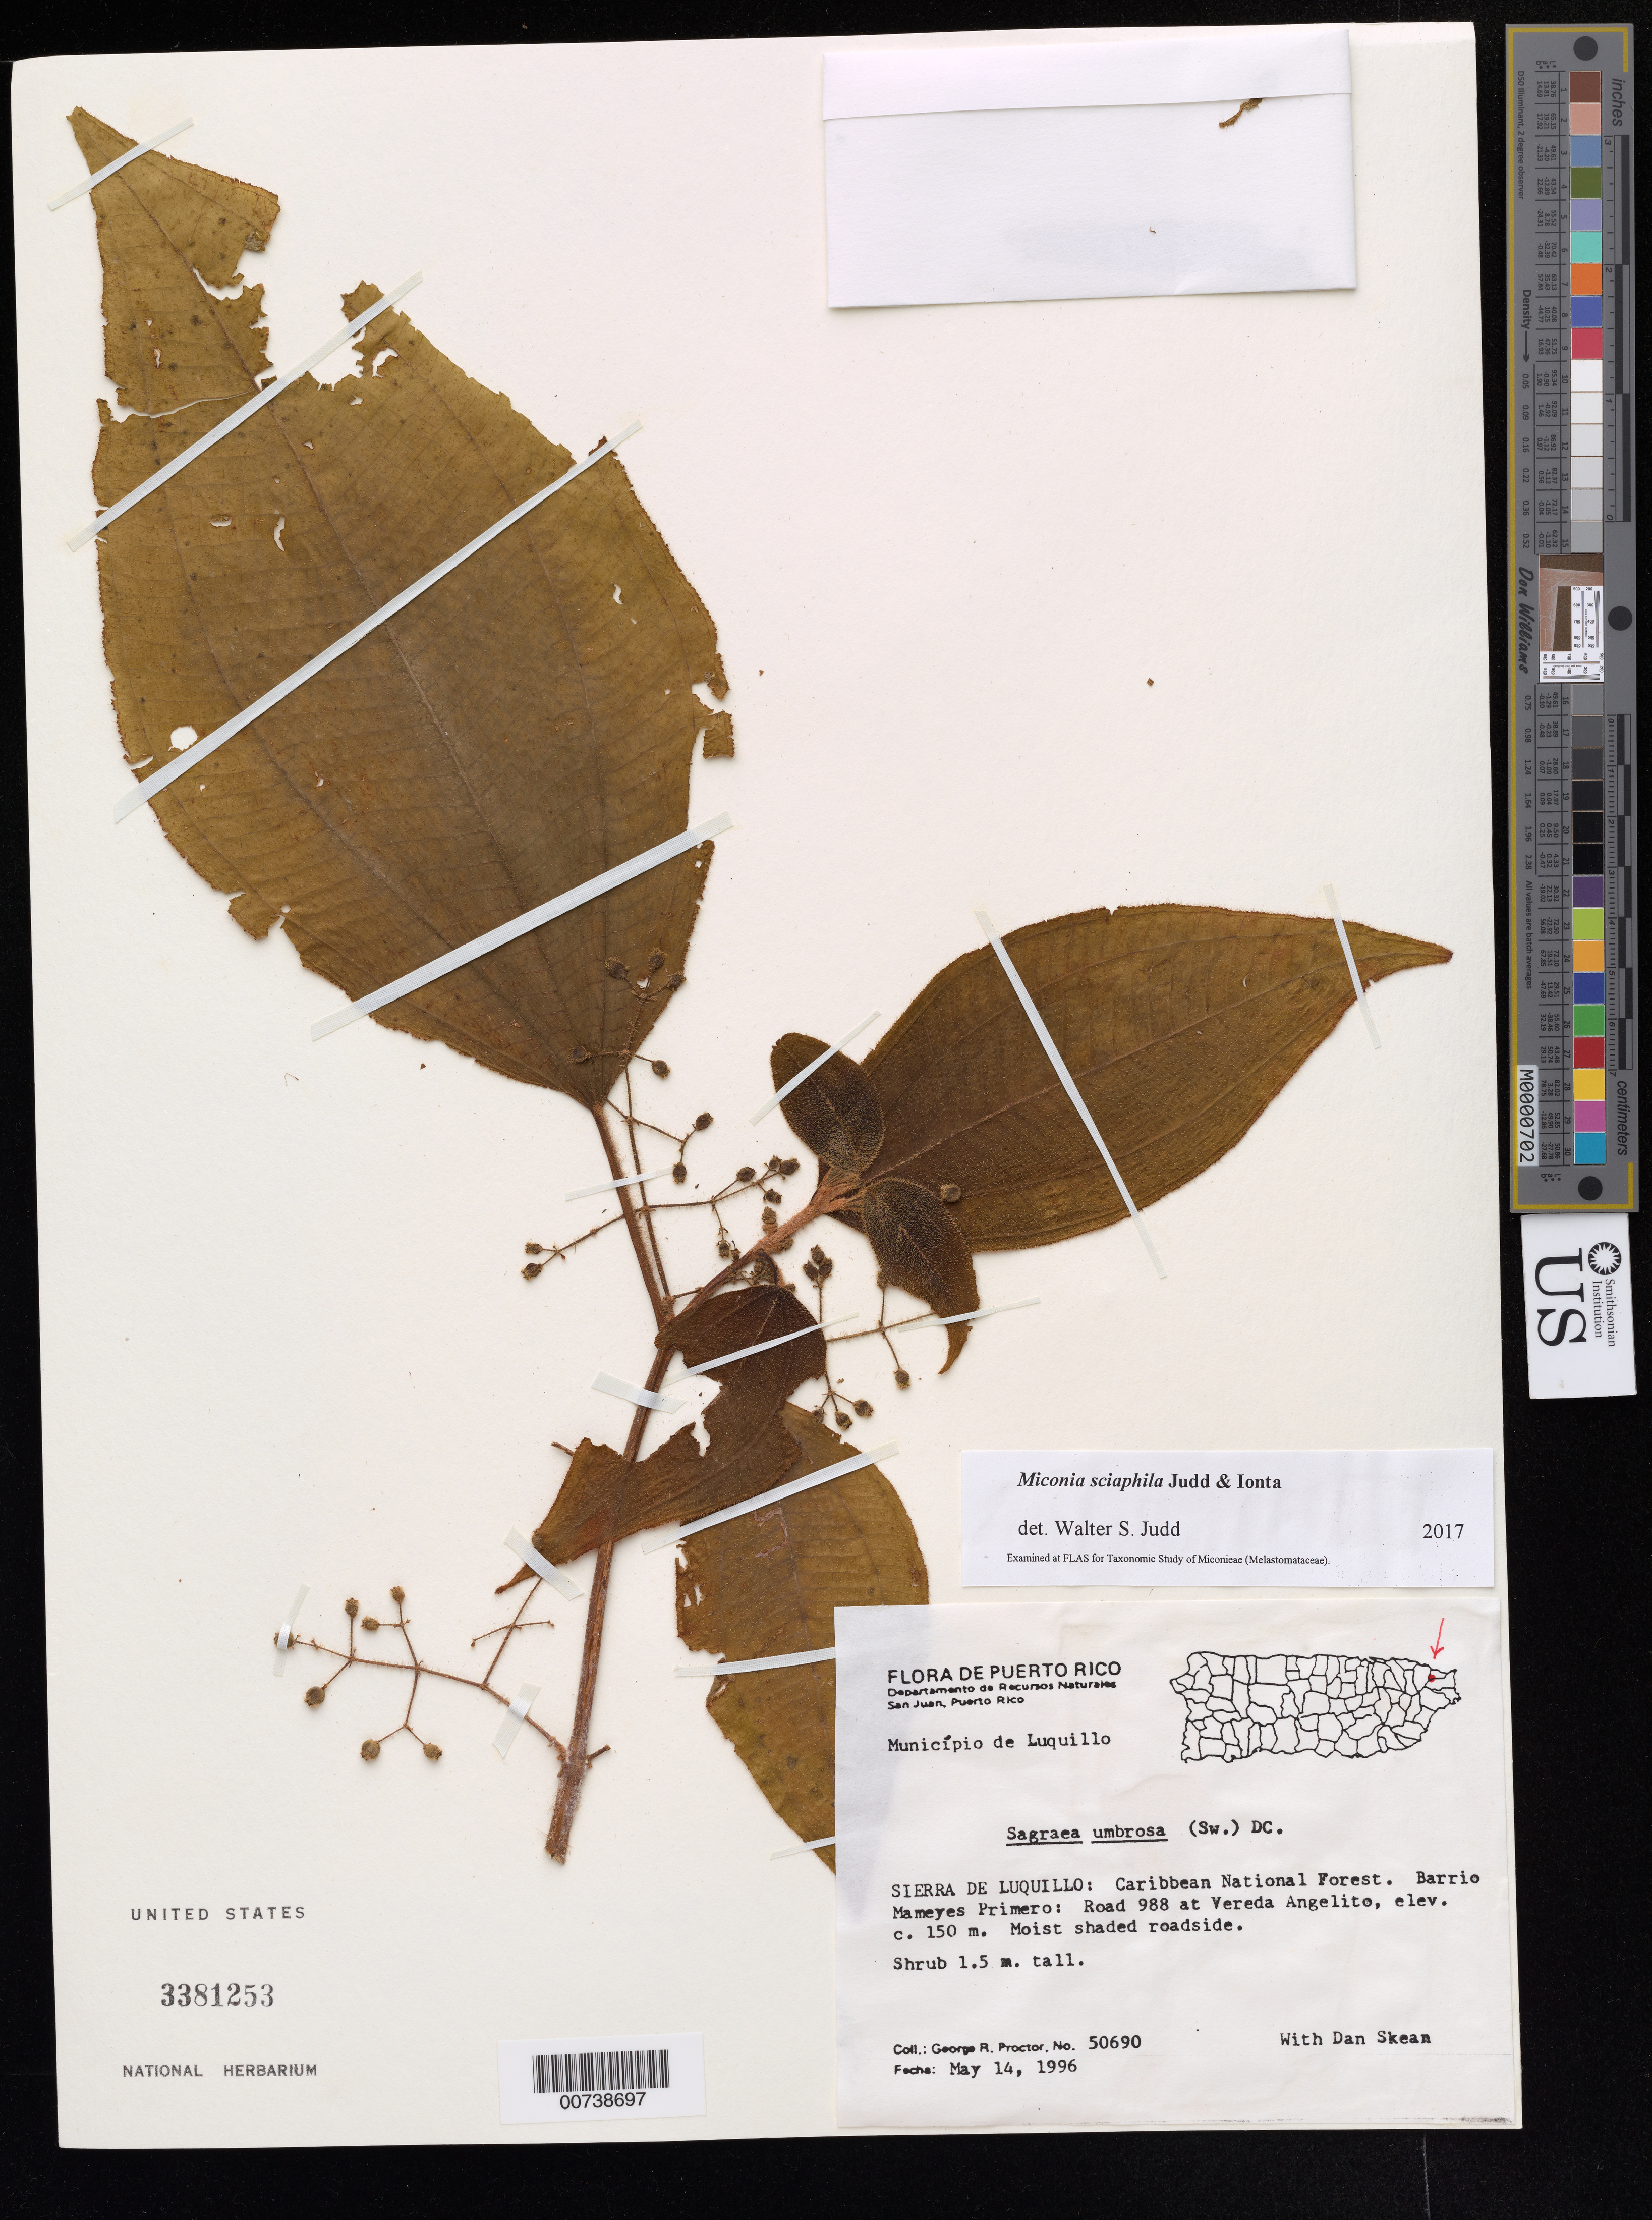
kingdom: Plantae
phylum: Tracheophyta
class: Magnoliopsida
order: Myrtales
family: Melastomataceae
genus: Miconia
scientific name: Miconia sciaphila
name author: Judd & Ionta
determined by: Judd, Walter S.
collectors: G. R. Proctor & J. D. Skean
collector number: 50690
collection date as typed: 14 May 1996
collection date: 1996-05-14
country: Puerto Rico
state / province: Luquillo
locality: Sierra de Luquillo: Caribbean National Forest. Barrio Mameyes Primero: Road 988 at Vereda Angelito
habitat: Moist shaded roadside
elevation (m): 150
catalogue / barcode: US 3381253